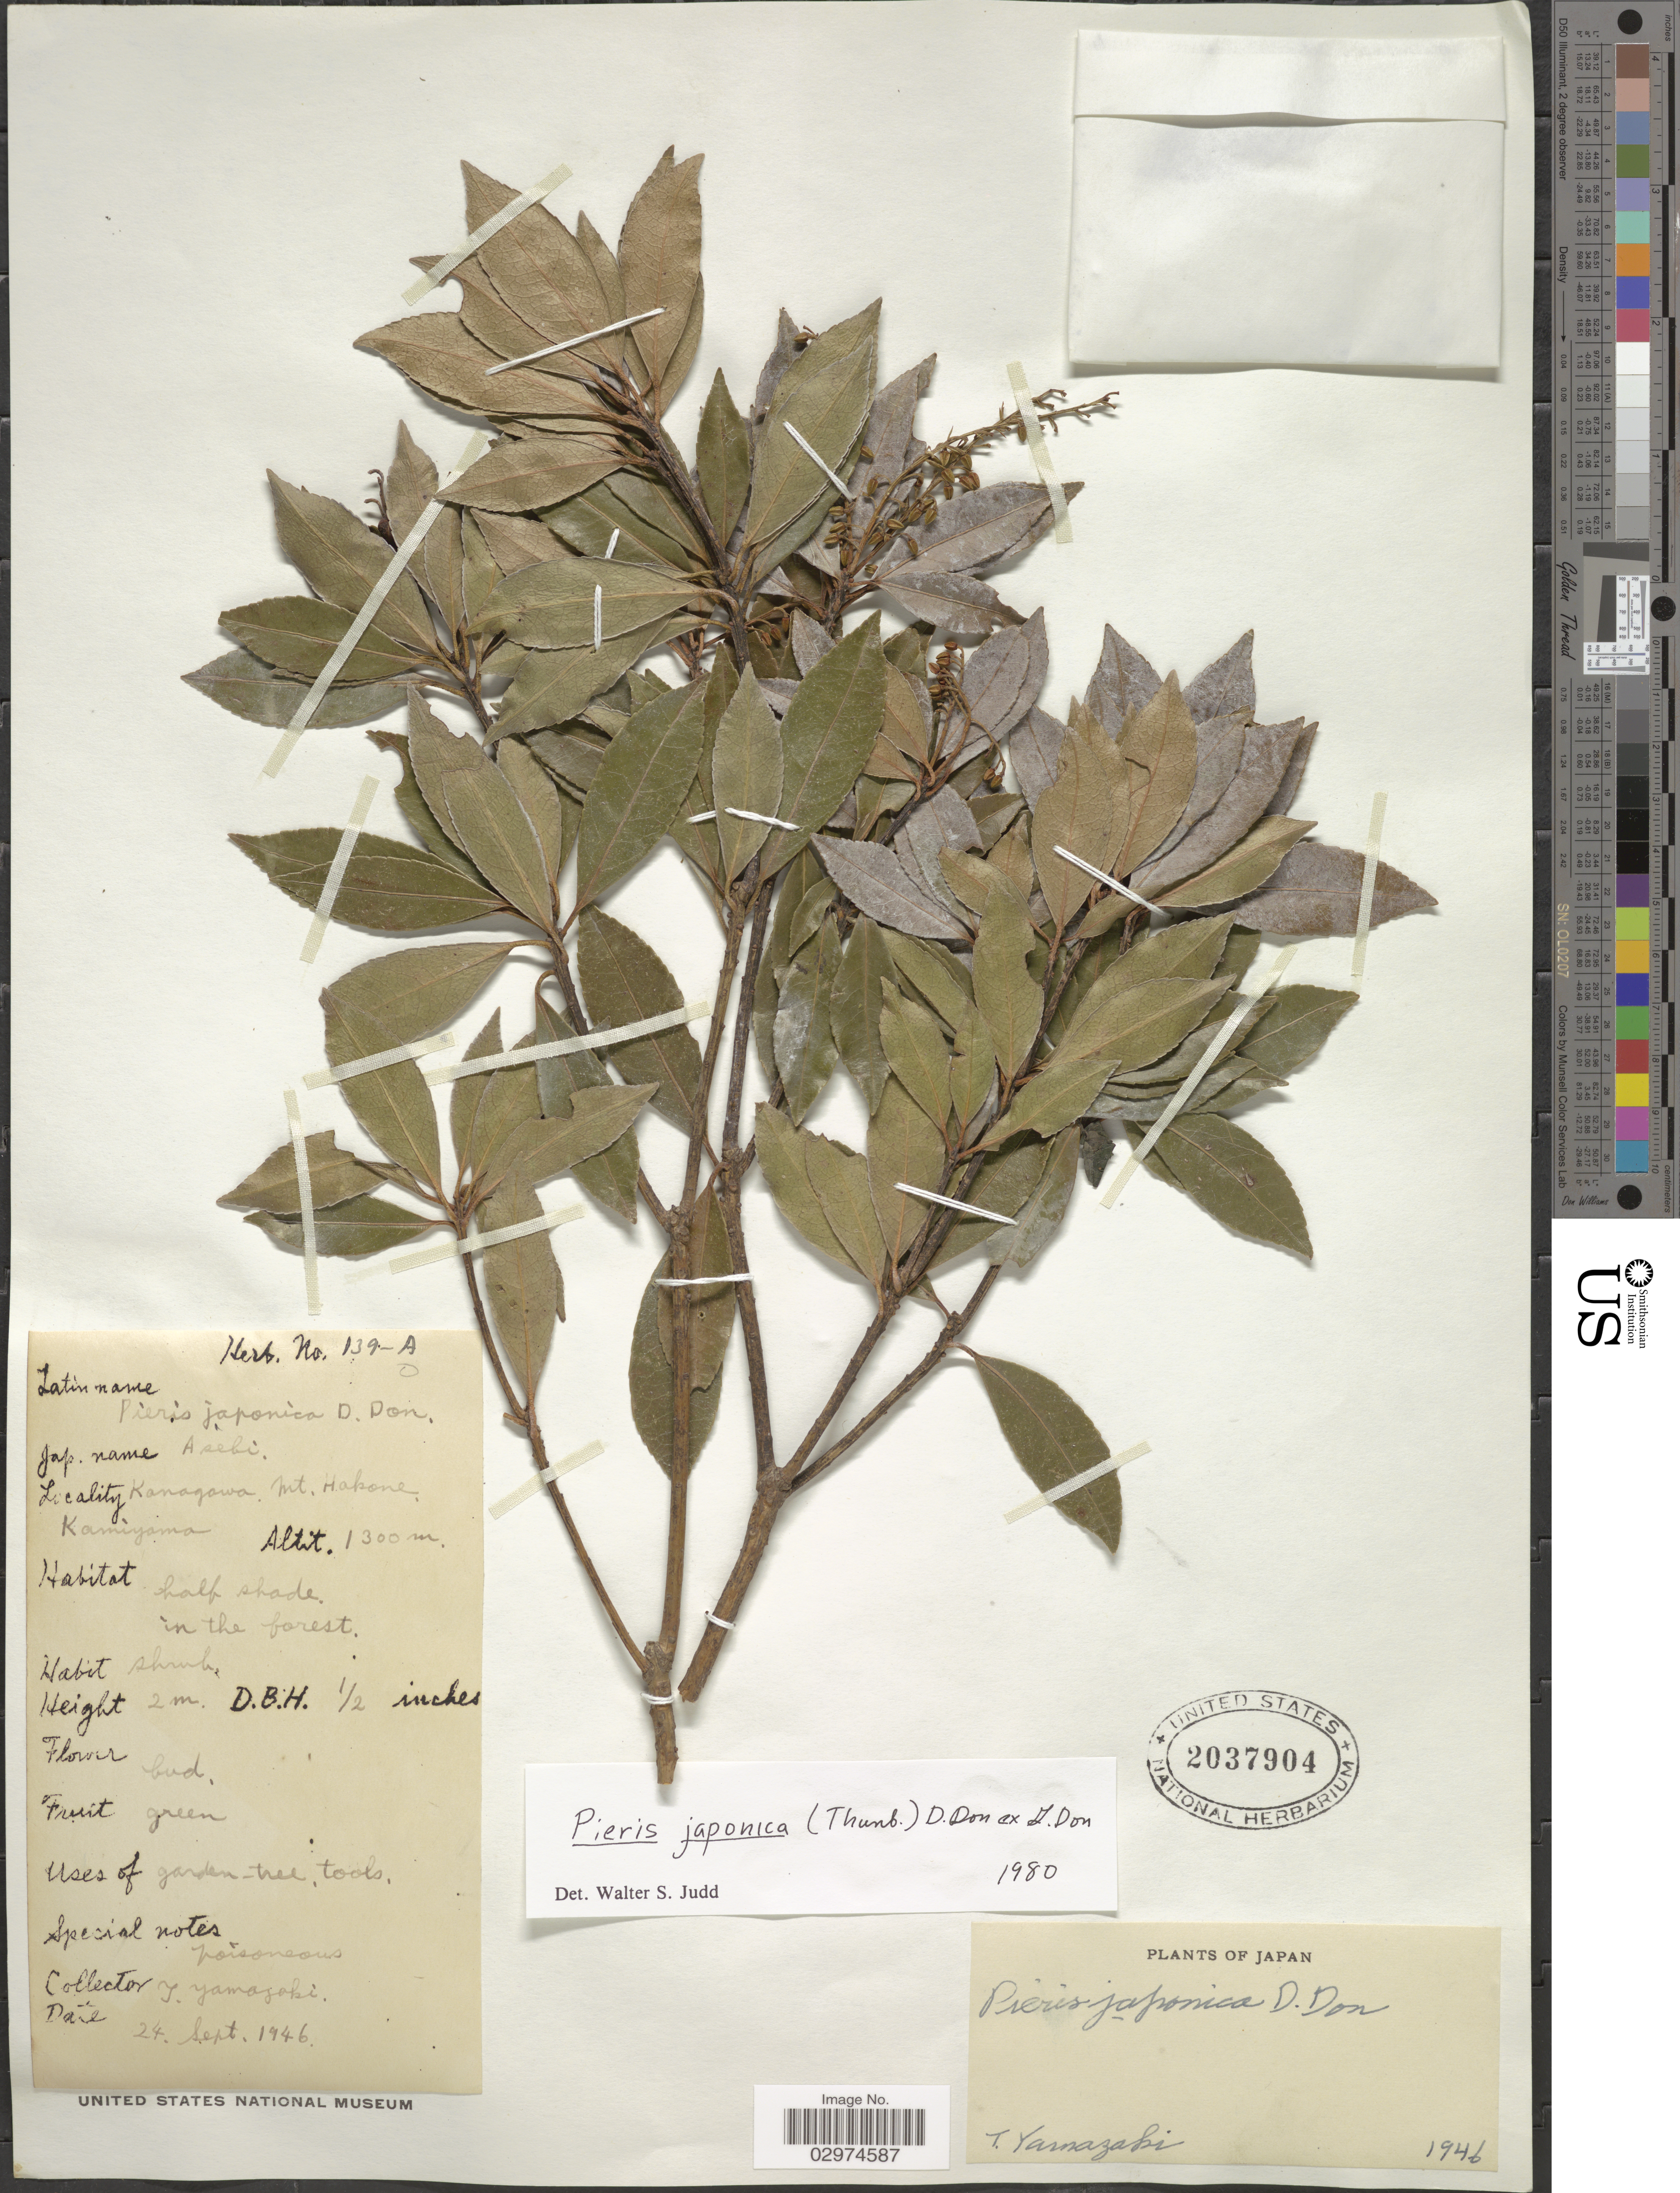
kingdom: Plantae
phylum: Tracheophyta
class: Magnoliopsida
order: Ericales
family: Ericaceae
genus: Pieris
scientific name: Pieris japonica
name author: (Thunb.) D. Don ex G. Don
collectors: T. Yamazaki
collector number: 139-A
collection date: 1946-09-24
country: Japan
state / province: Kanagawa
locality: Mt. Hakone, Kamiyama.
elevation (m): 1300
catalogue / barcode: US 2037904